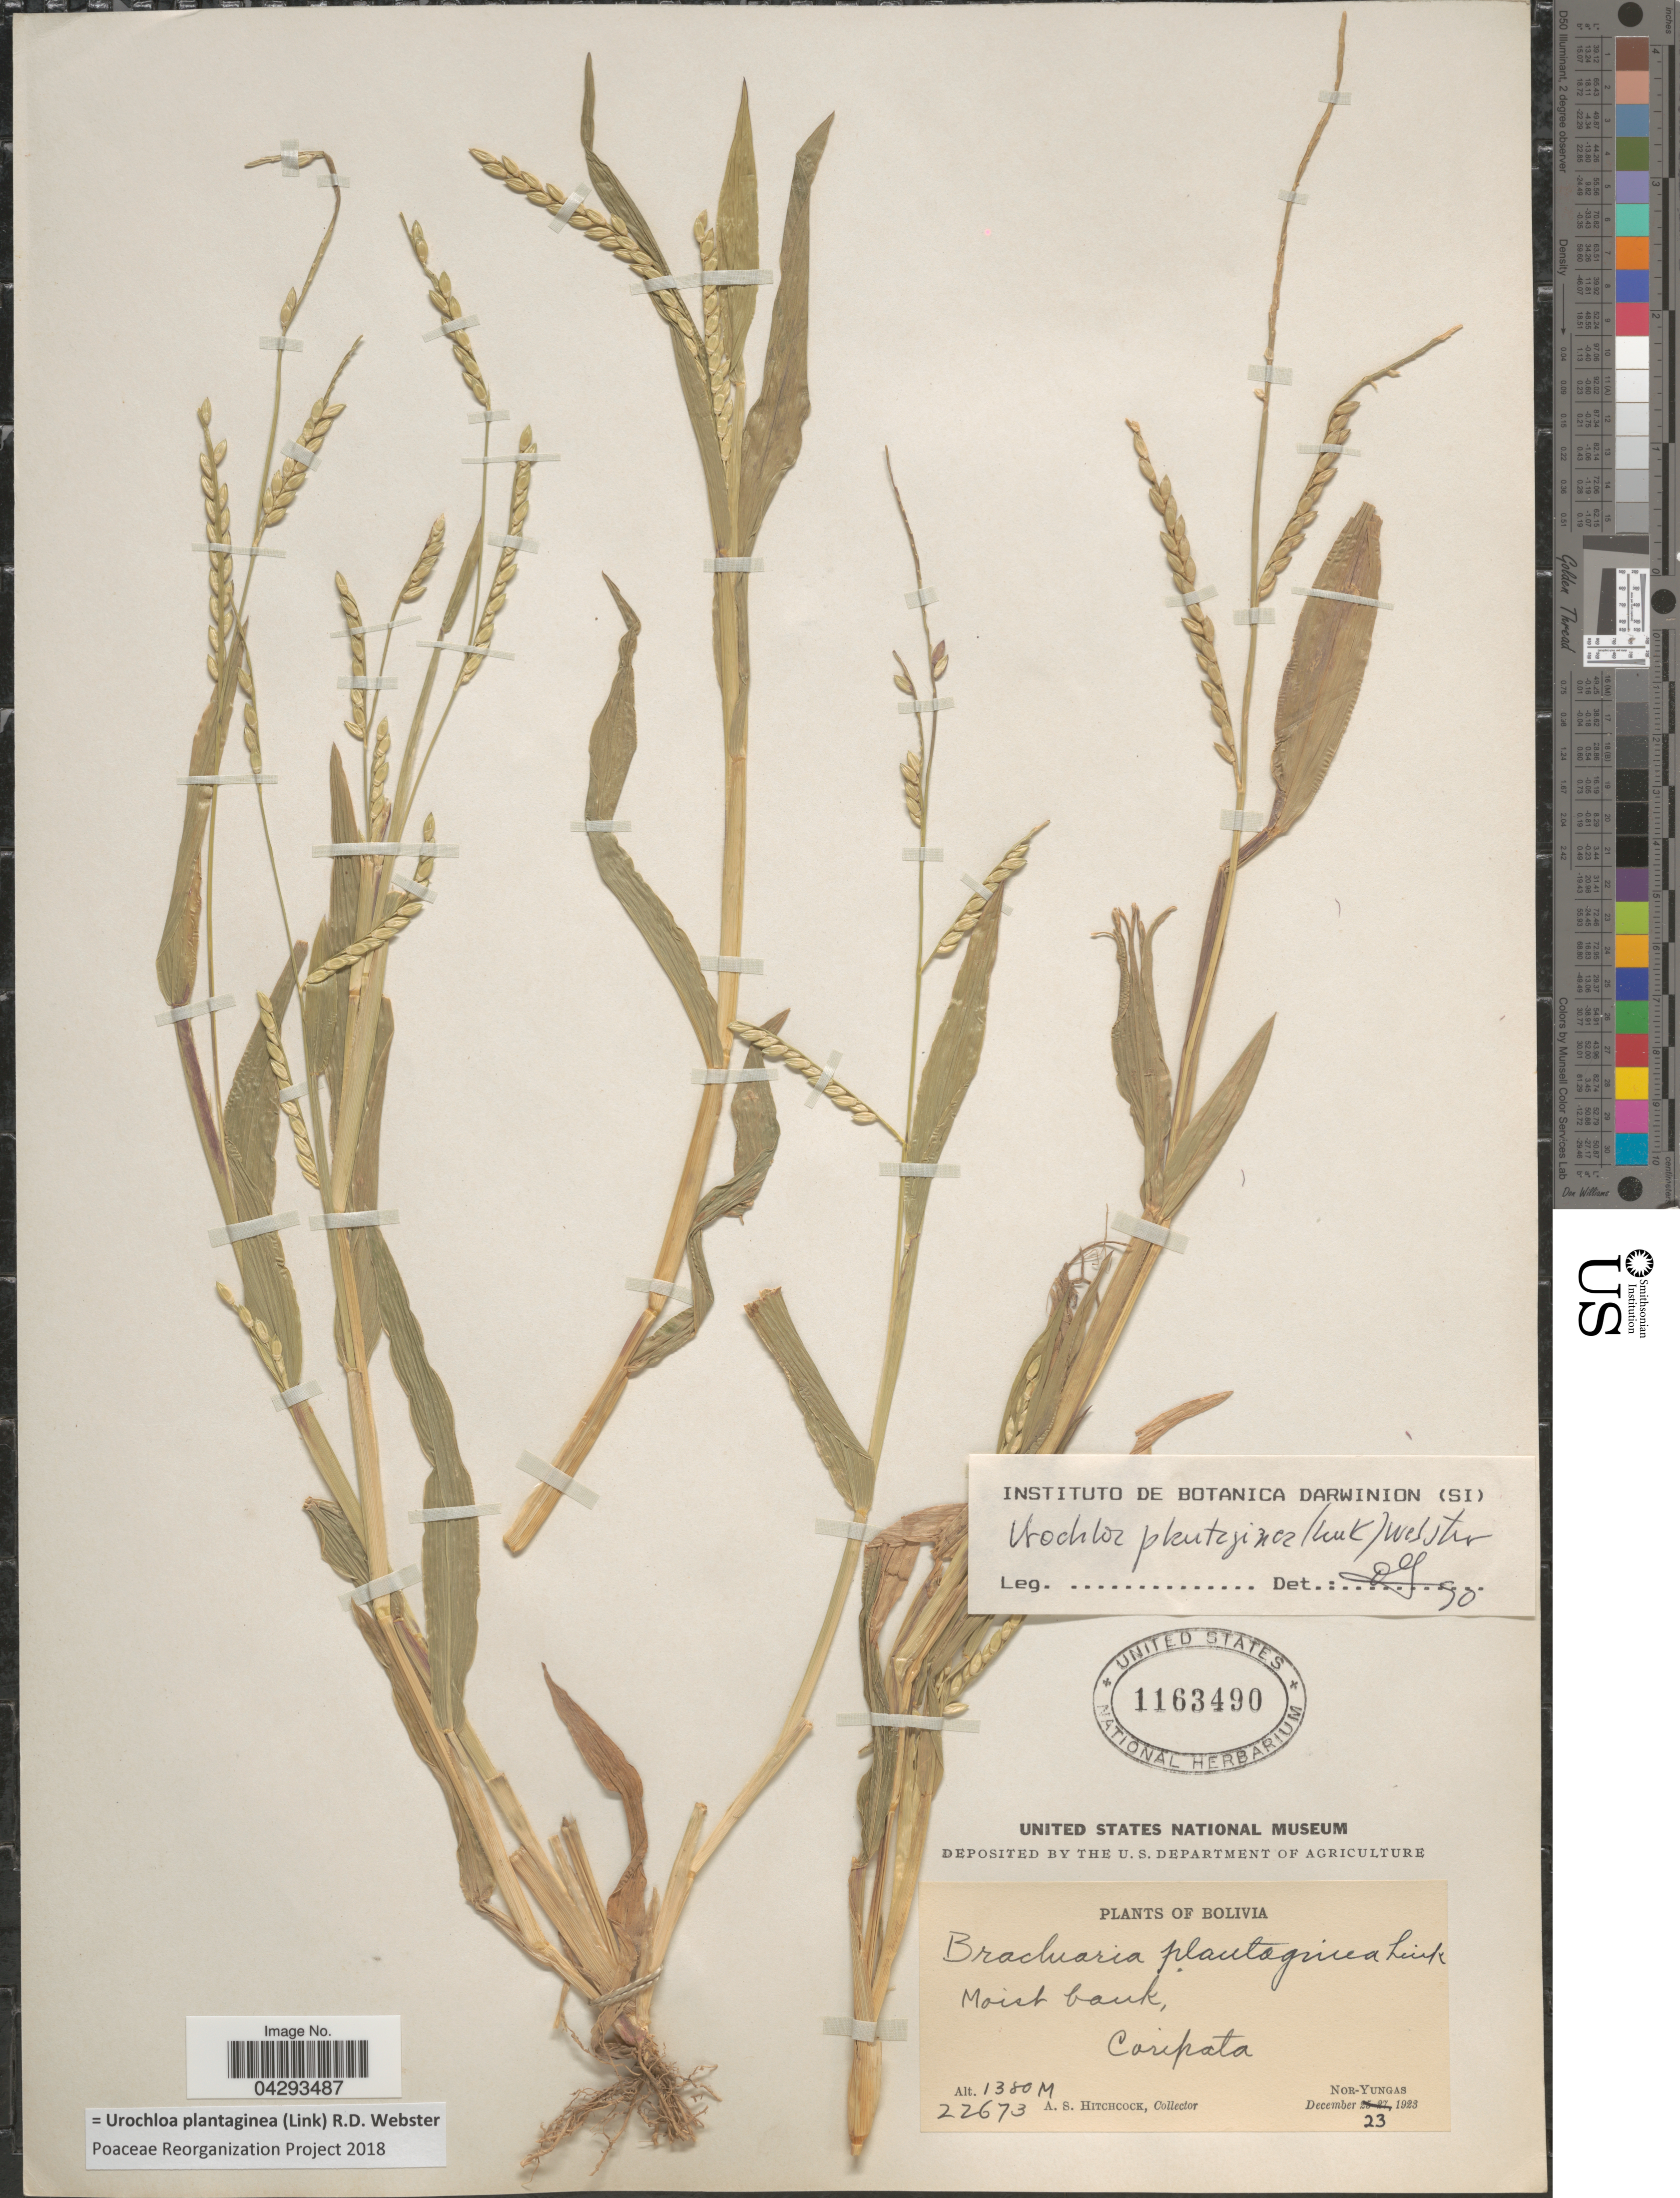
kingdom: Plantae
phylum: Tracheophyta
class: Liliopsida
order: Poales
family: Poaceae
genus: Urochloa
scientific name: Urochloa plantaginea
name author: (Link) R.D. Webster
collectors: A. S. Hitchcock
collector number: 22673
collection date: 1923-12-23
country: Bolivia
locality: Moist bank, Caripata. Nor-Yungas.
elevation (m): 1380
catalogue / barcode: US 1163490